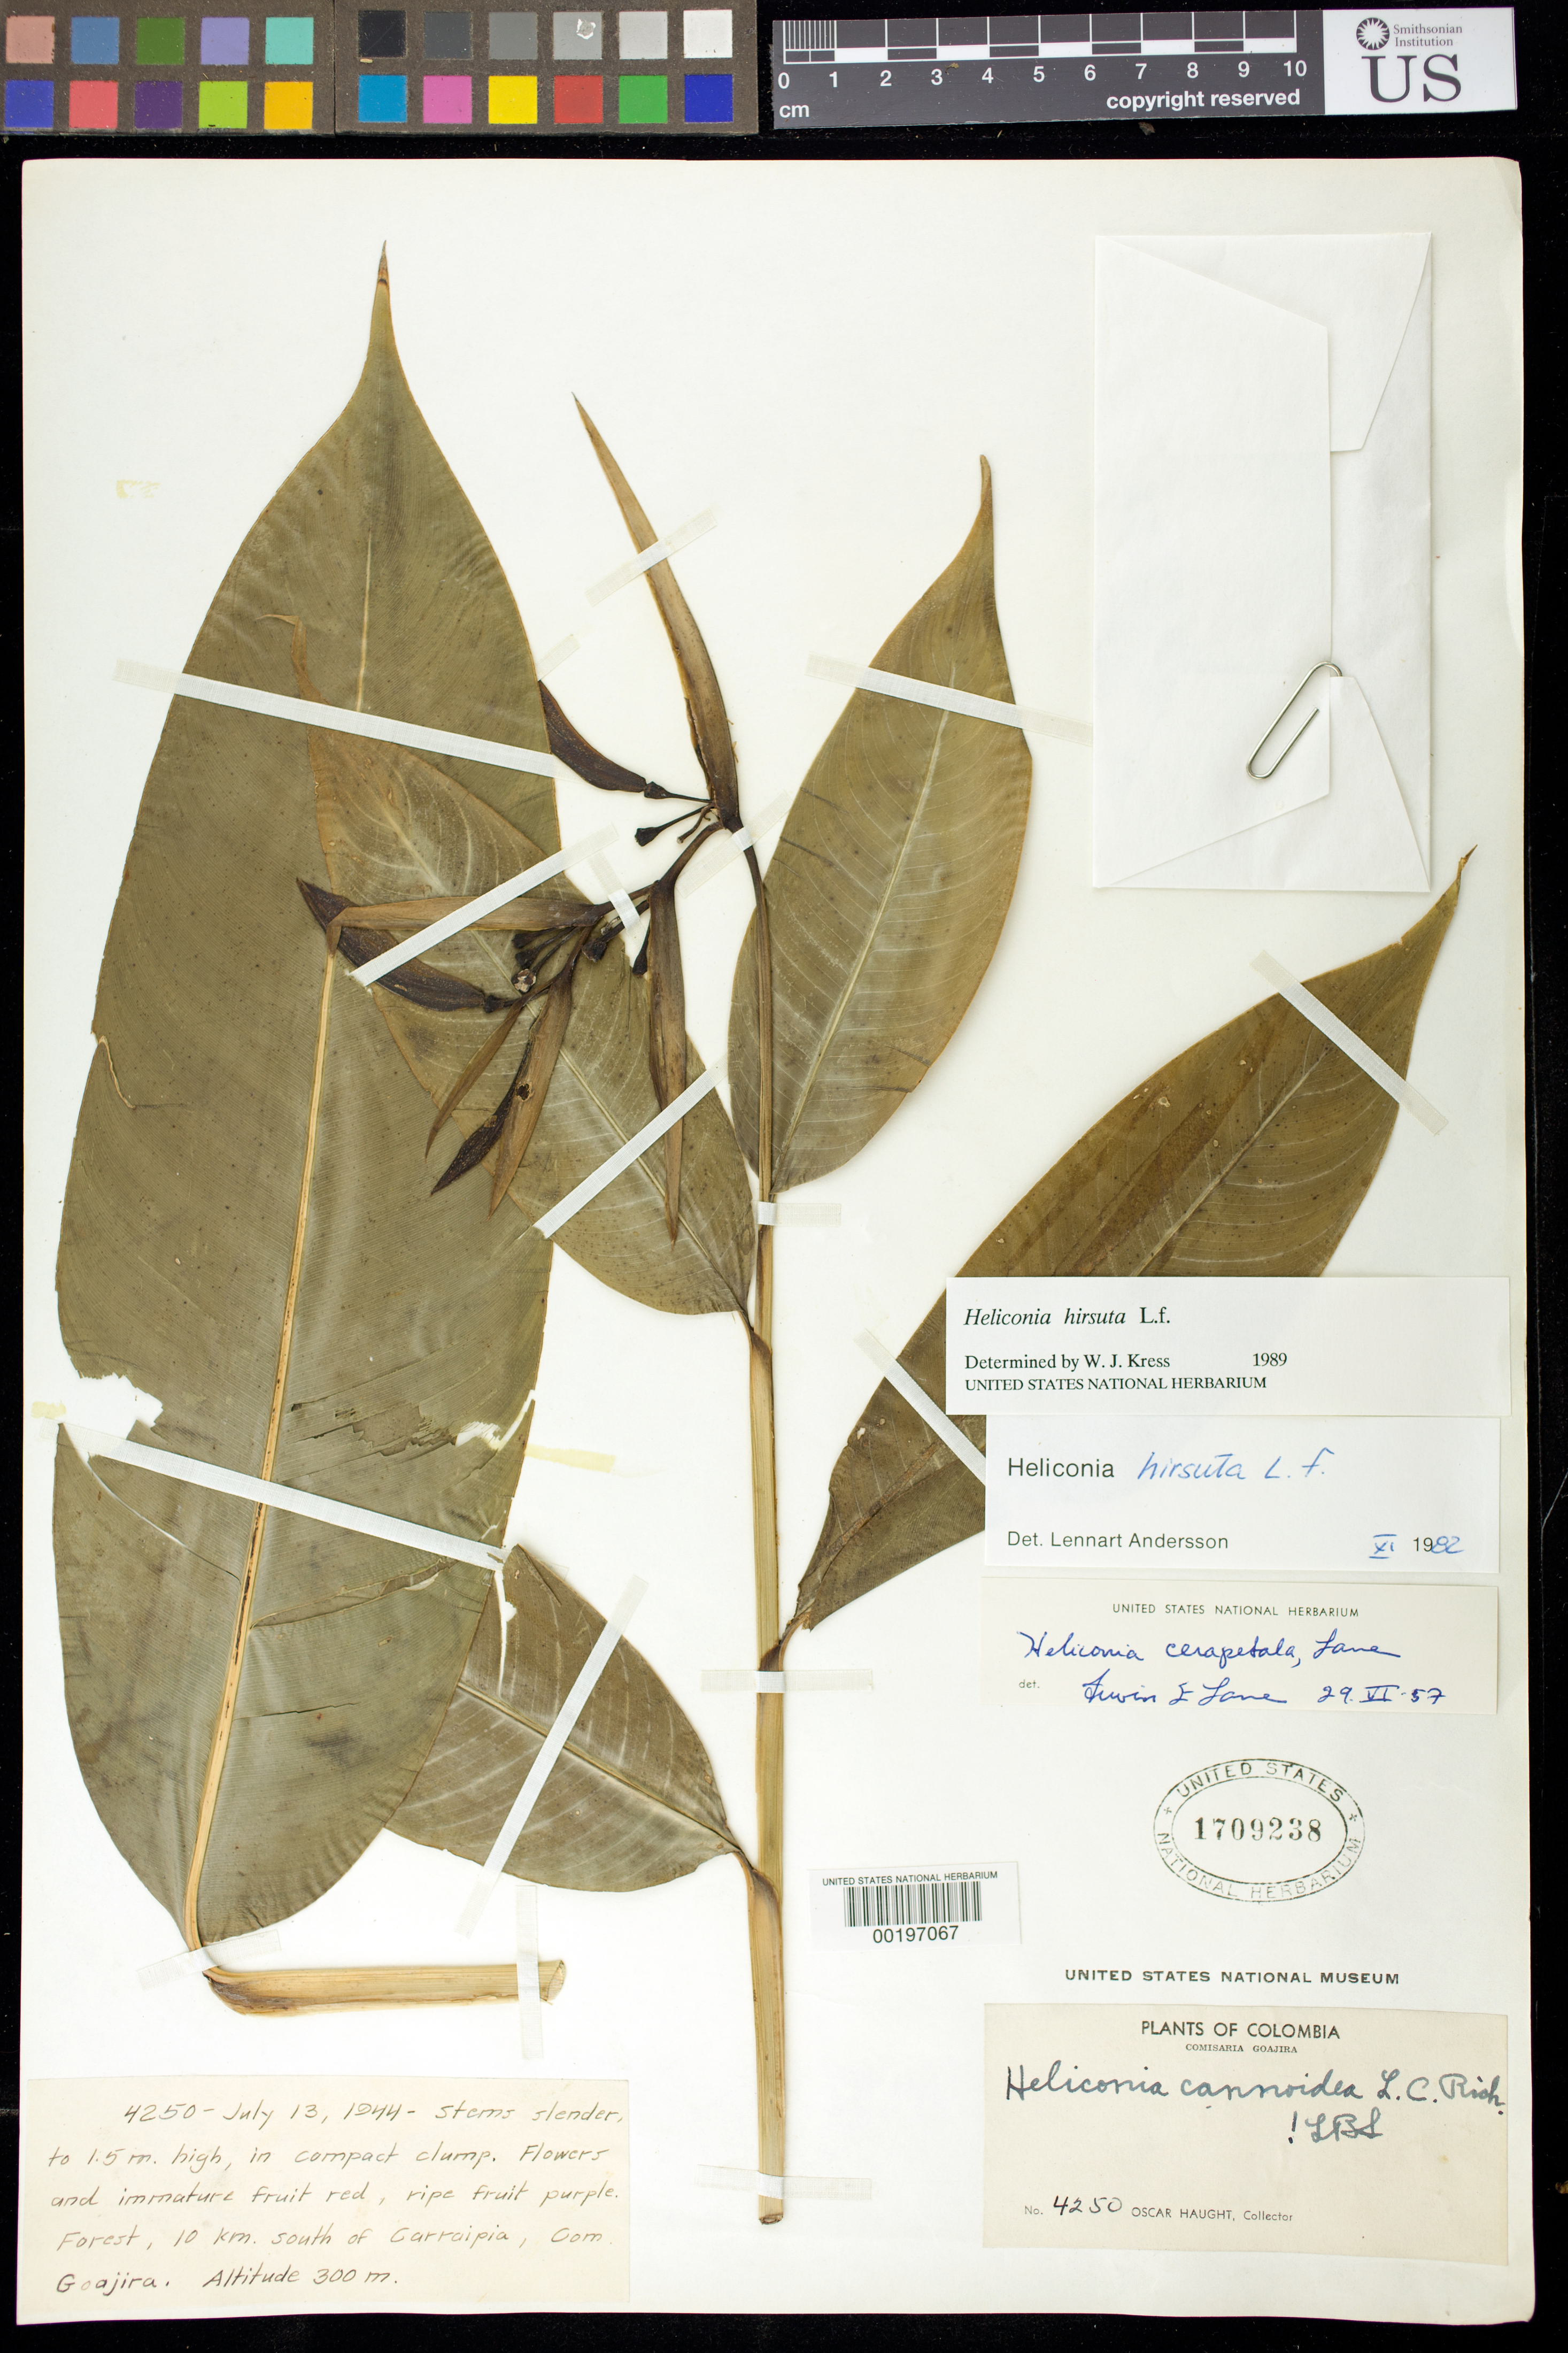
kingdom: Plantae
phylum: Tracheophyta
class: Liliopsida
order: Zingiberales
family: Heliconiaceae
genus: Heliconia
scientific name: Heliconia hirsuta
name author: L. f.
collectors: O. L. Haught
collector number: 4250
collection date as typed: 13 Jul 1944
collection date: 1944-07-13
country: Colombia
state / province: La Guajira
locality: Com Guajira, 10 km S of Carraipia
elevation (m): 300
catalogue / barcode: US 1709238